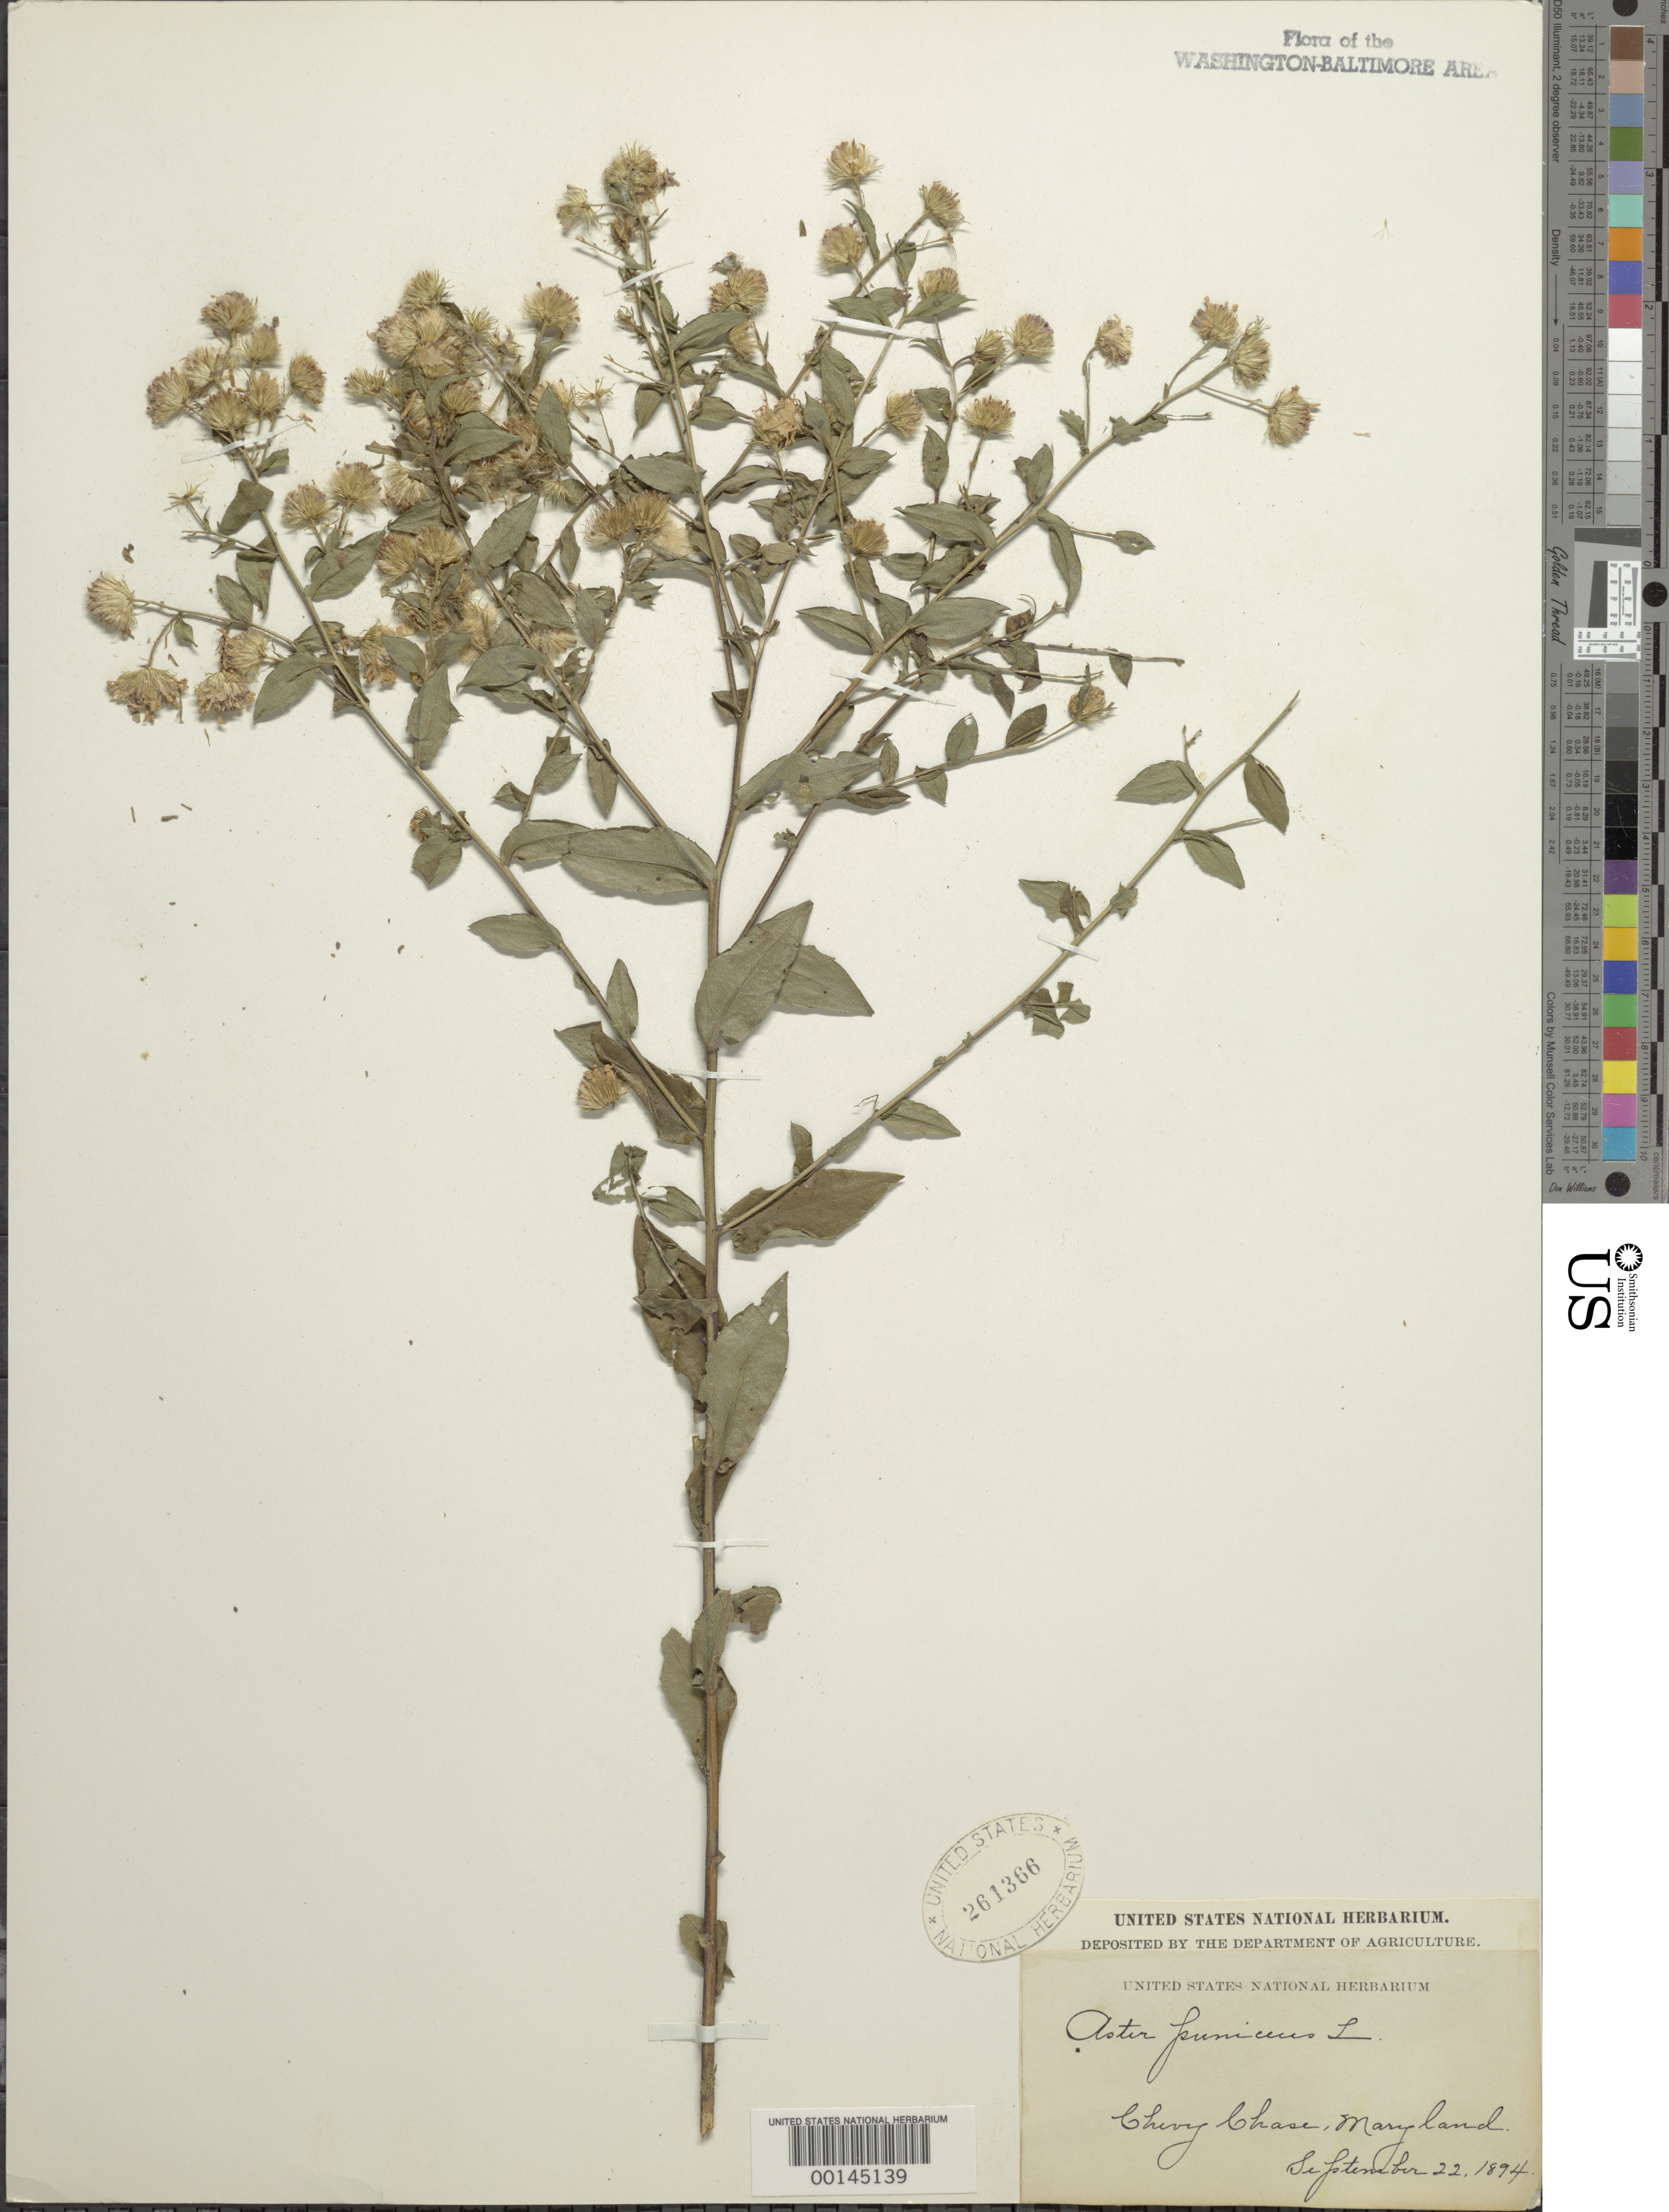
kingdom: Plantae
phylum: Tracheophyta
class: Magnoliopsida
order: Asterales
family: Asteraceae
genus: Symphyotrichum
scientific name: Symphyotrichum puniceum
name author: (L.) Á. Löve & D. Löve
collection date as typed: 22 Sep 1894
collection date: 1894-09-22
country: United States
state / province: Maryland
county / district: Montgomery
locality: Chevy Chase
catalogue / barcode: US 261366